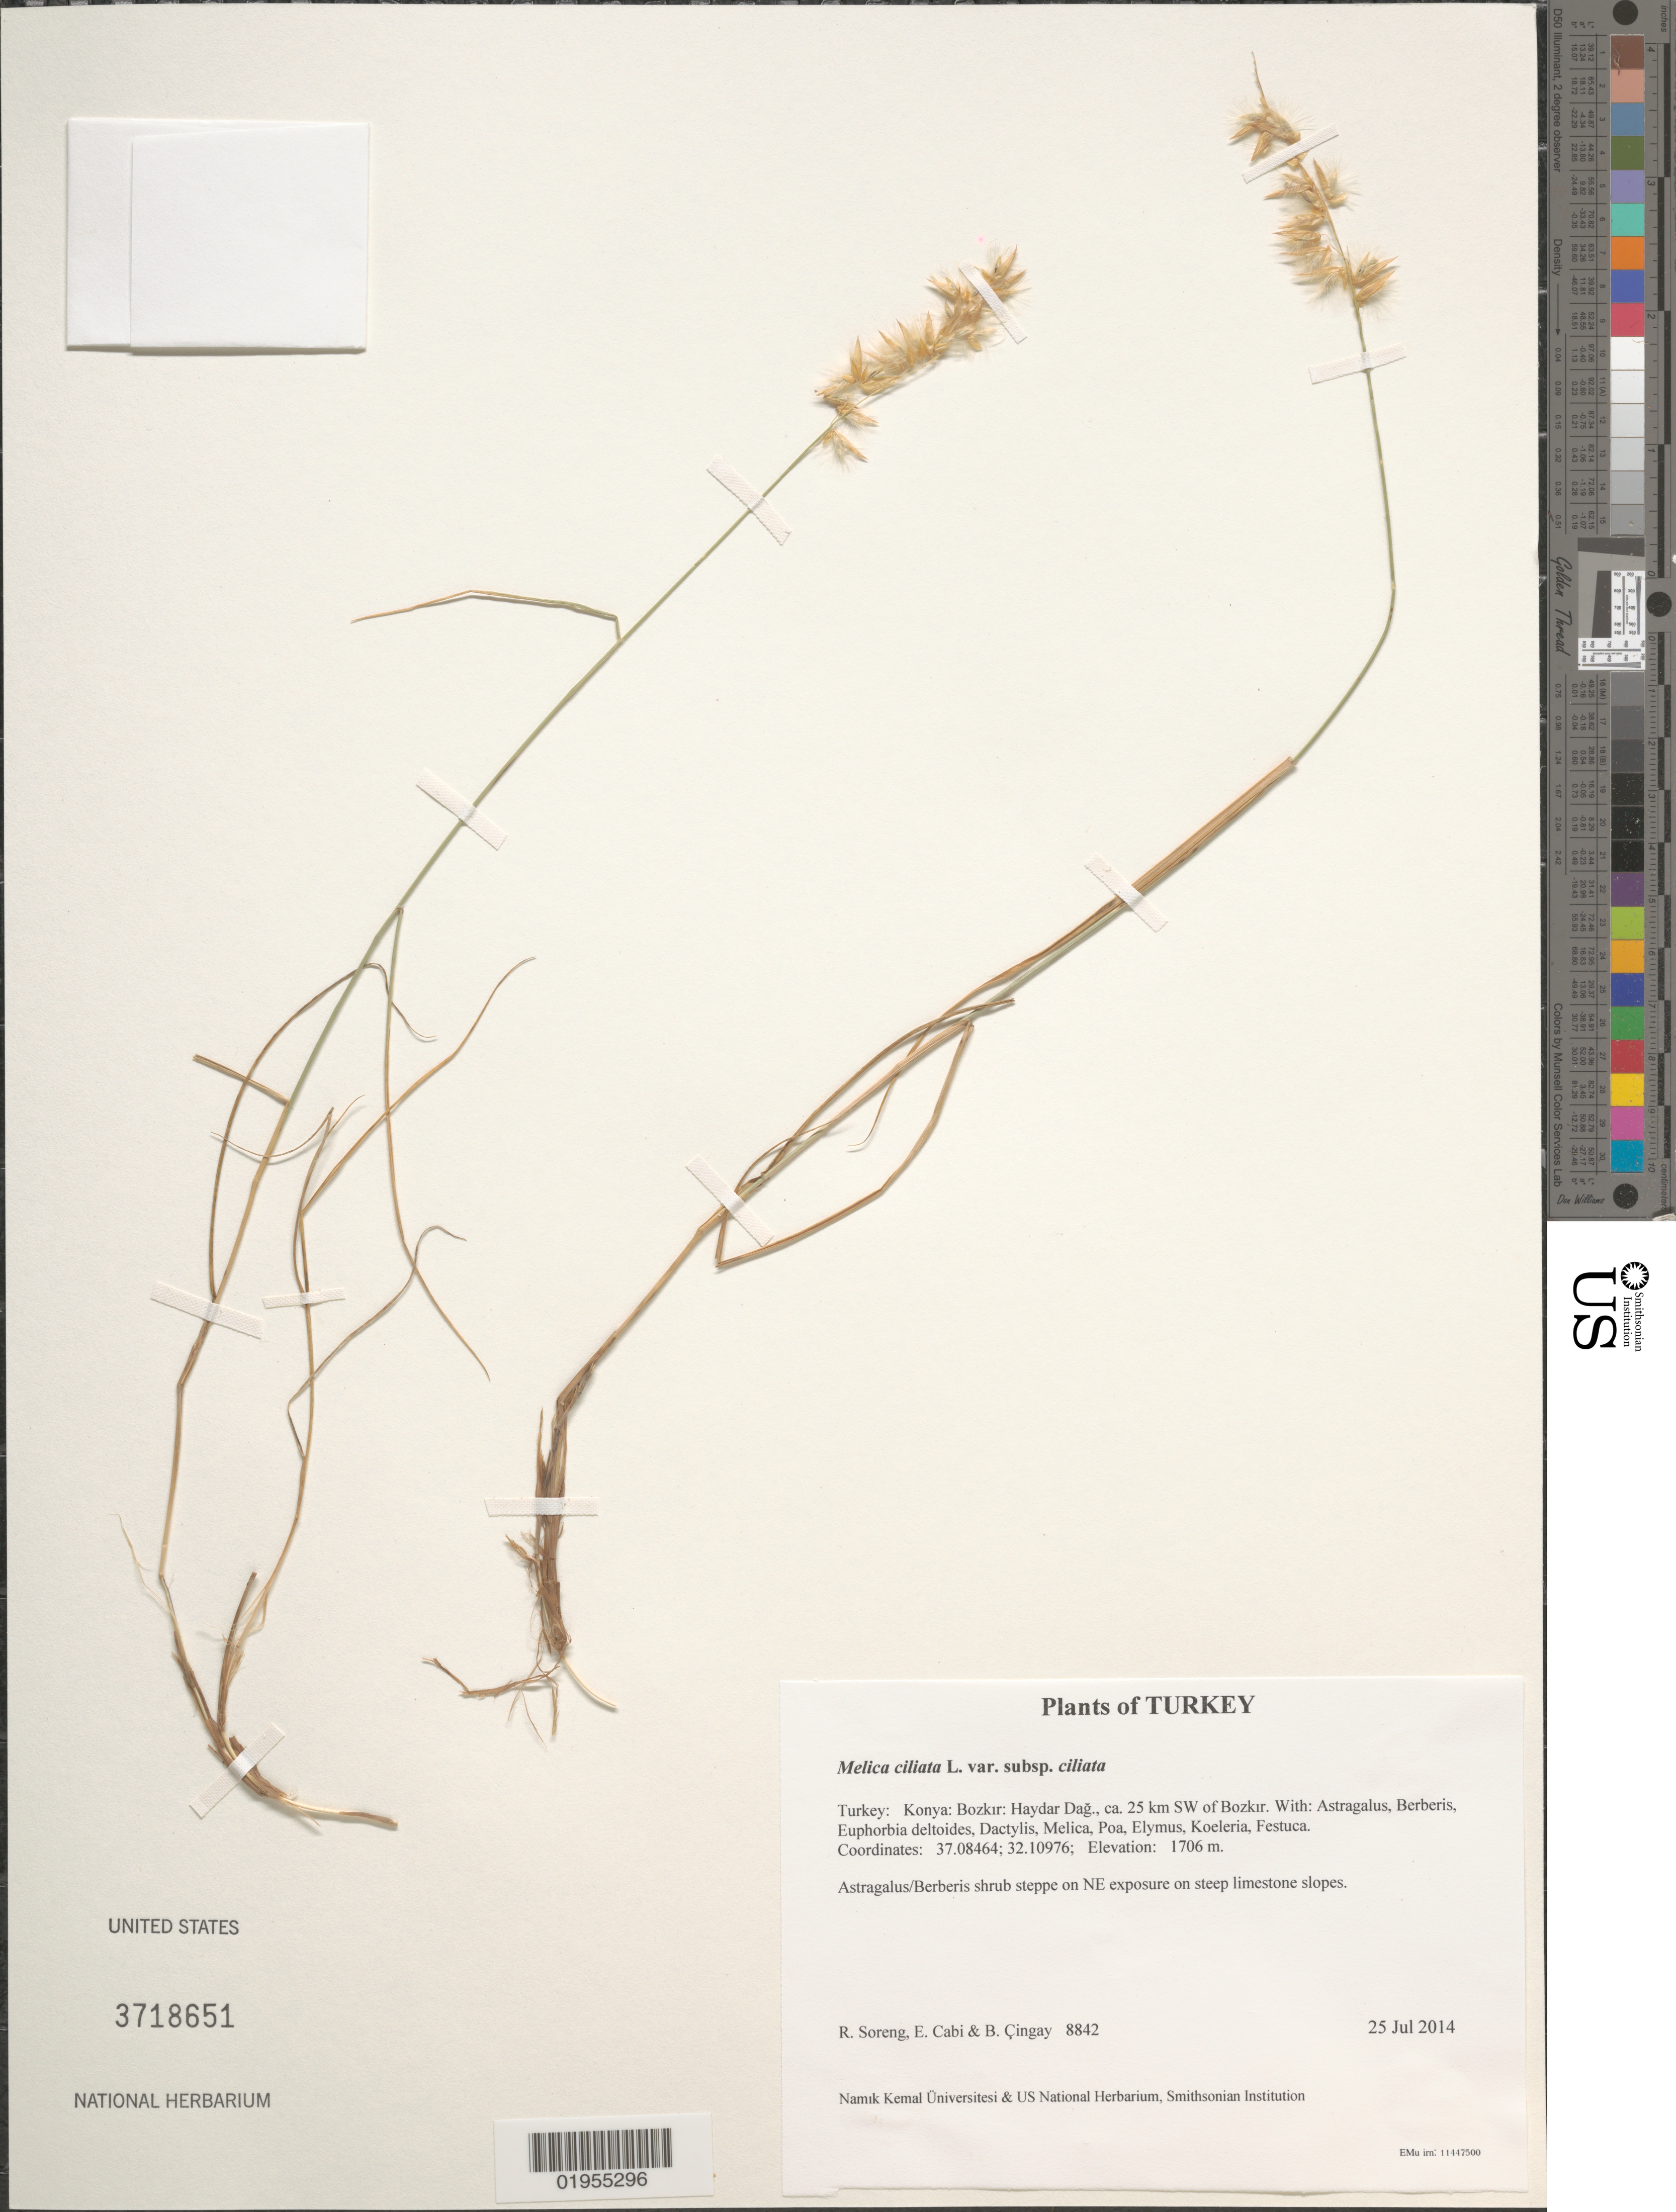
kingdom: Plantae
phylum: Tracheophyta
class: Liliopsida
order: Poales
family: Poaceae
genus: Melica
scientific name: Melica ciliata subsp. ciliata var. ciliata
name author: L.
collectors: R. J. Soreng, E. Cabi & B. Çıngay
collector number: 8842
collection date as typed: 25 Jul 2014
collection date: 2014-07-25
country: Turkey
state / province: Konya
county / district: Bozkir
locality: Haydar Dag., ca. 25 km SW of Bozkir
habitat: Astragalus/Berberis shrub steppe on NE exposure on steep limestone slopes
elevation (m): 1706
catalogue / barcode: US 3718651